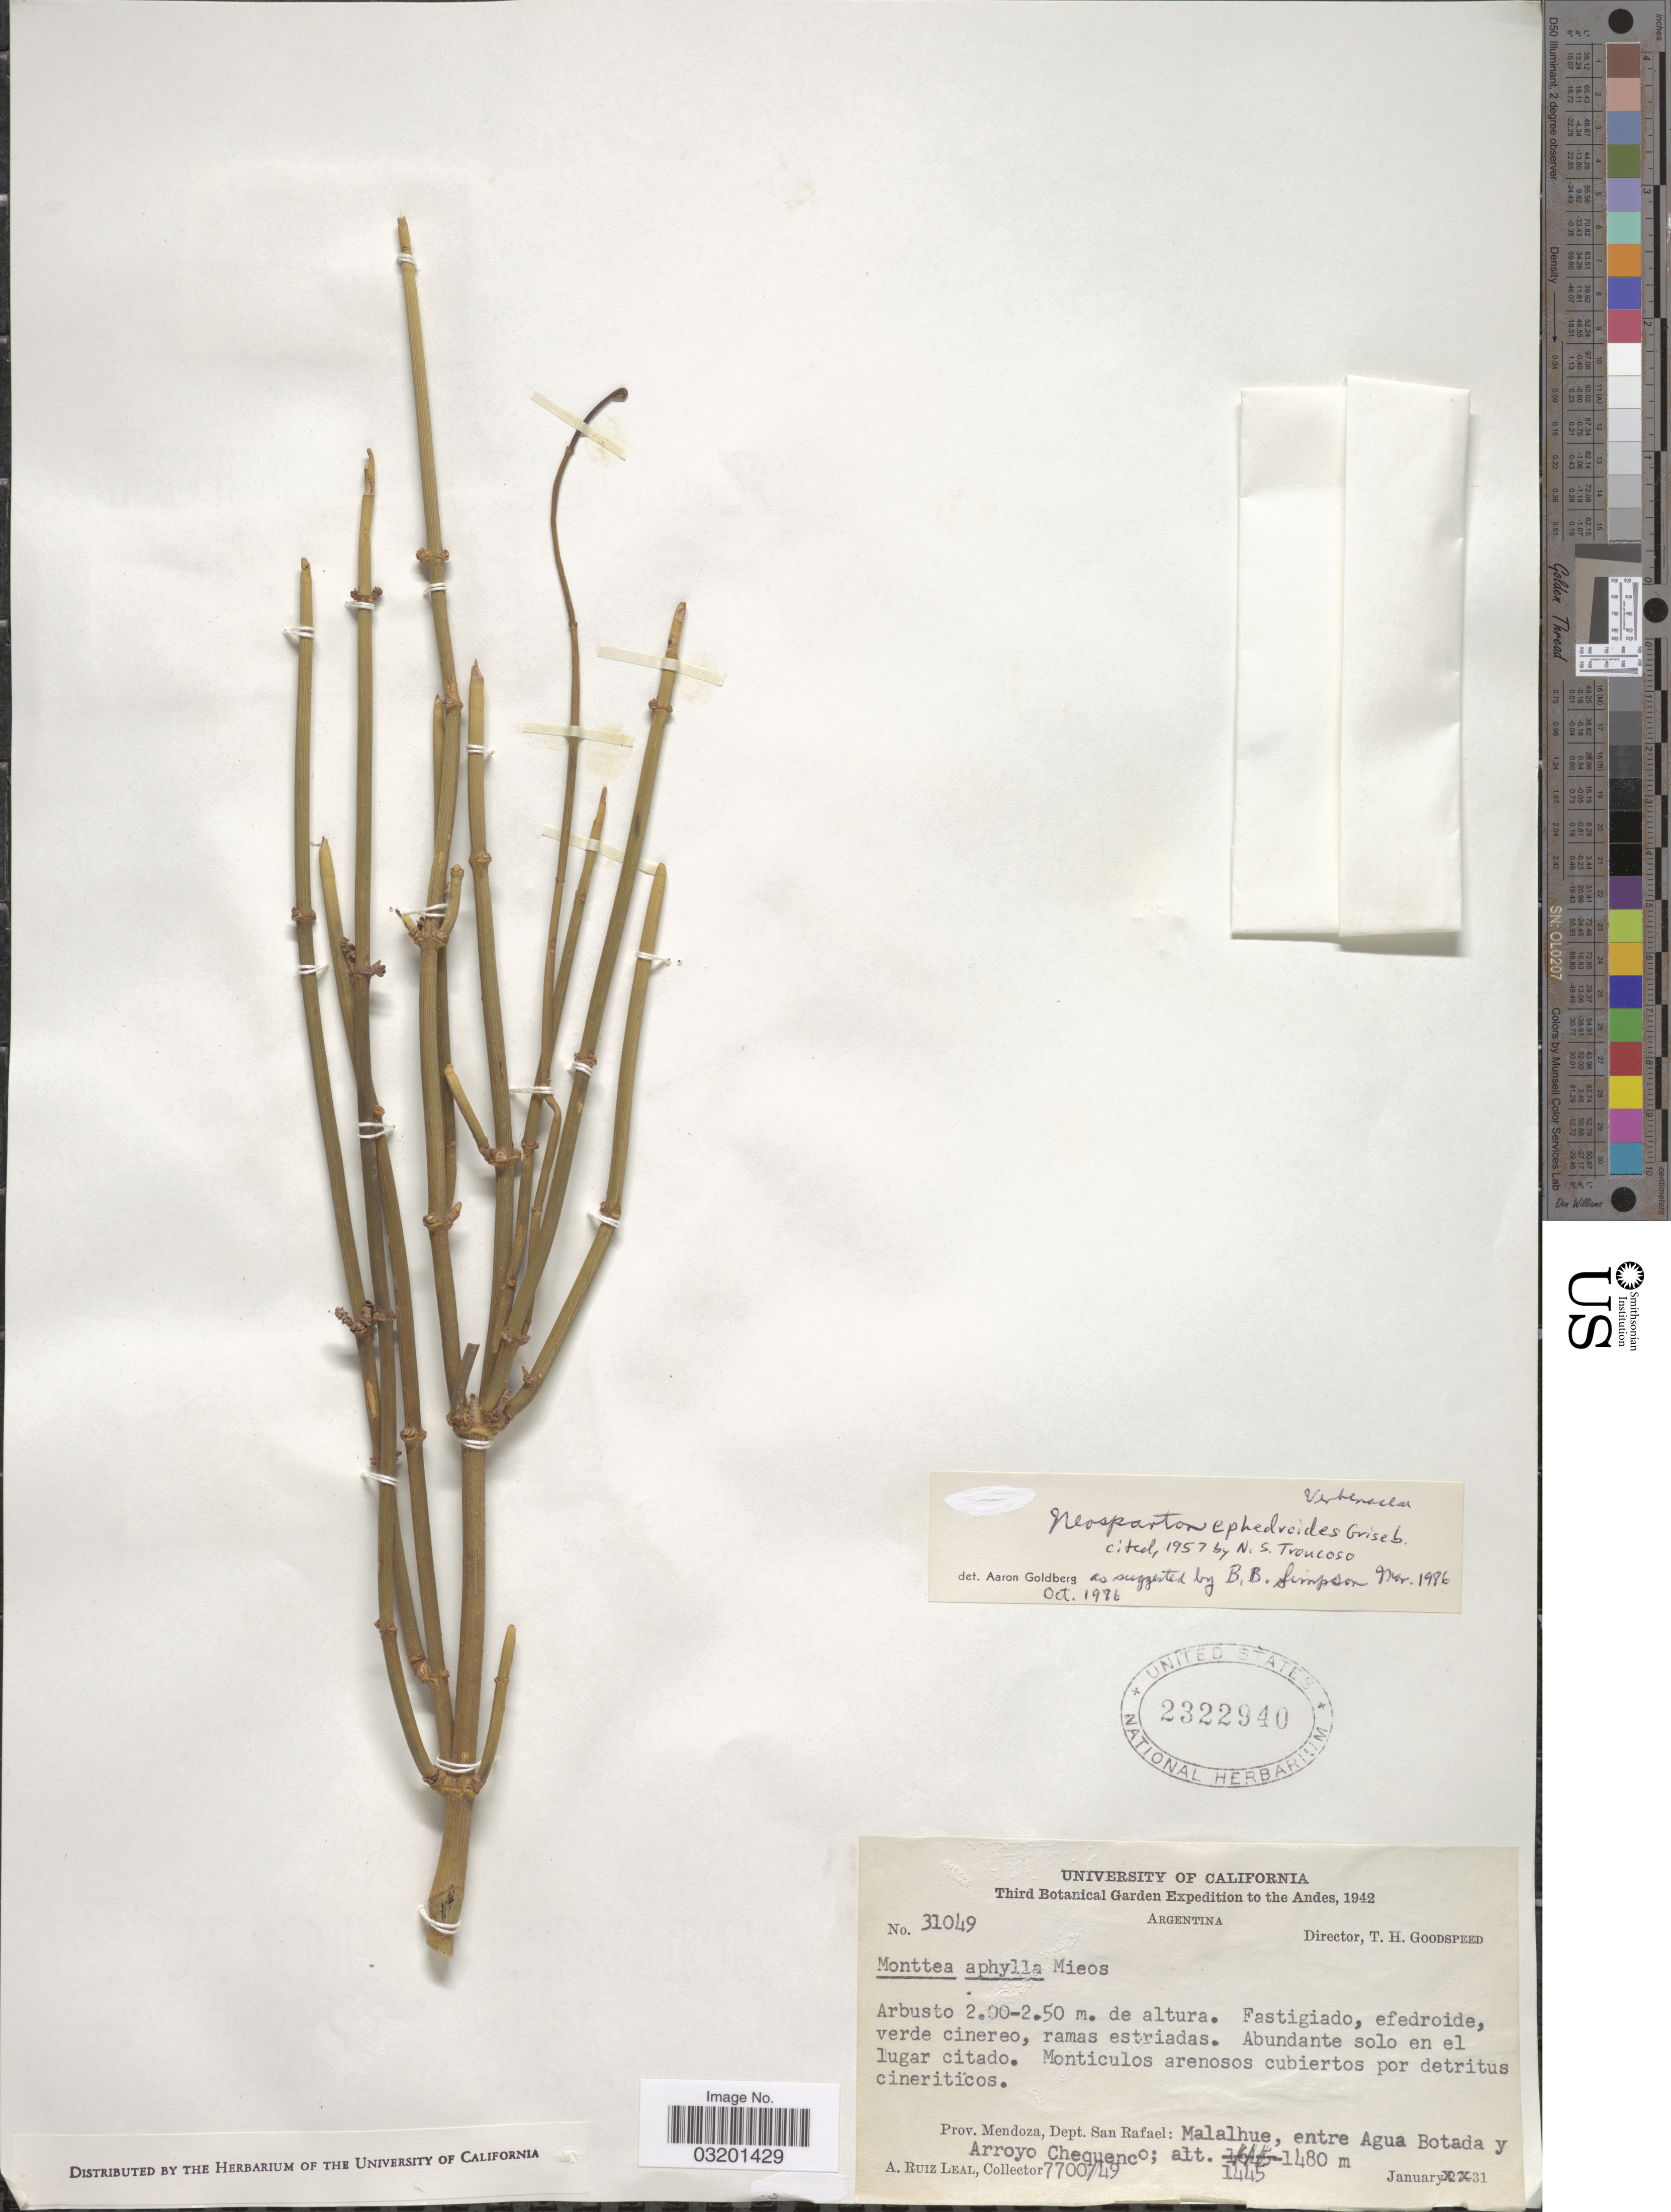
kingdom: Plantae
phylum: Tracheophyta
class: Magnoliopsida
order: Lamiales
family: Verbenaceae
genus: Neosparton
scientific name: Neosparton ephedroides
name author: Griseb.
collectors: A. R. Leal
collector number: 7700/49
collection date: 1942-01-31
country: Argentina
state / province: Mendoza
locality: Andes, Dept. San Rafael: Malalhue, entre Agua Botada y Arroyo Chequenco.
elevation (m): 1445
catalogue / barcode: US 2322940